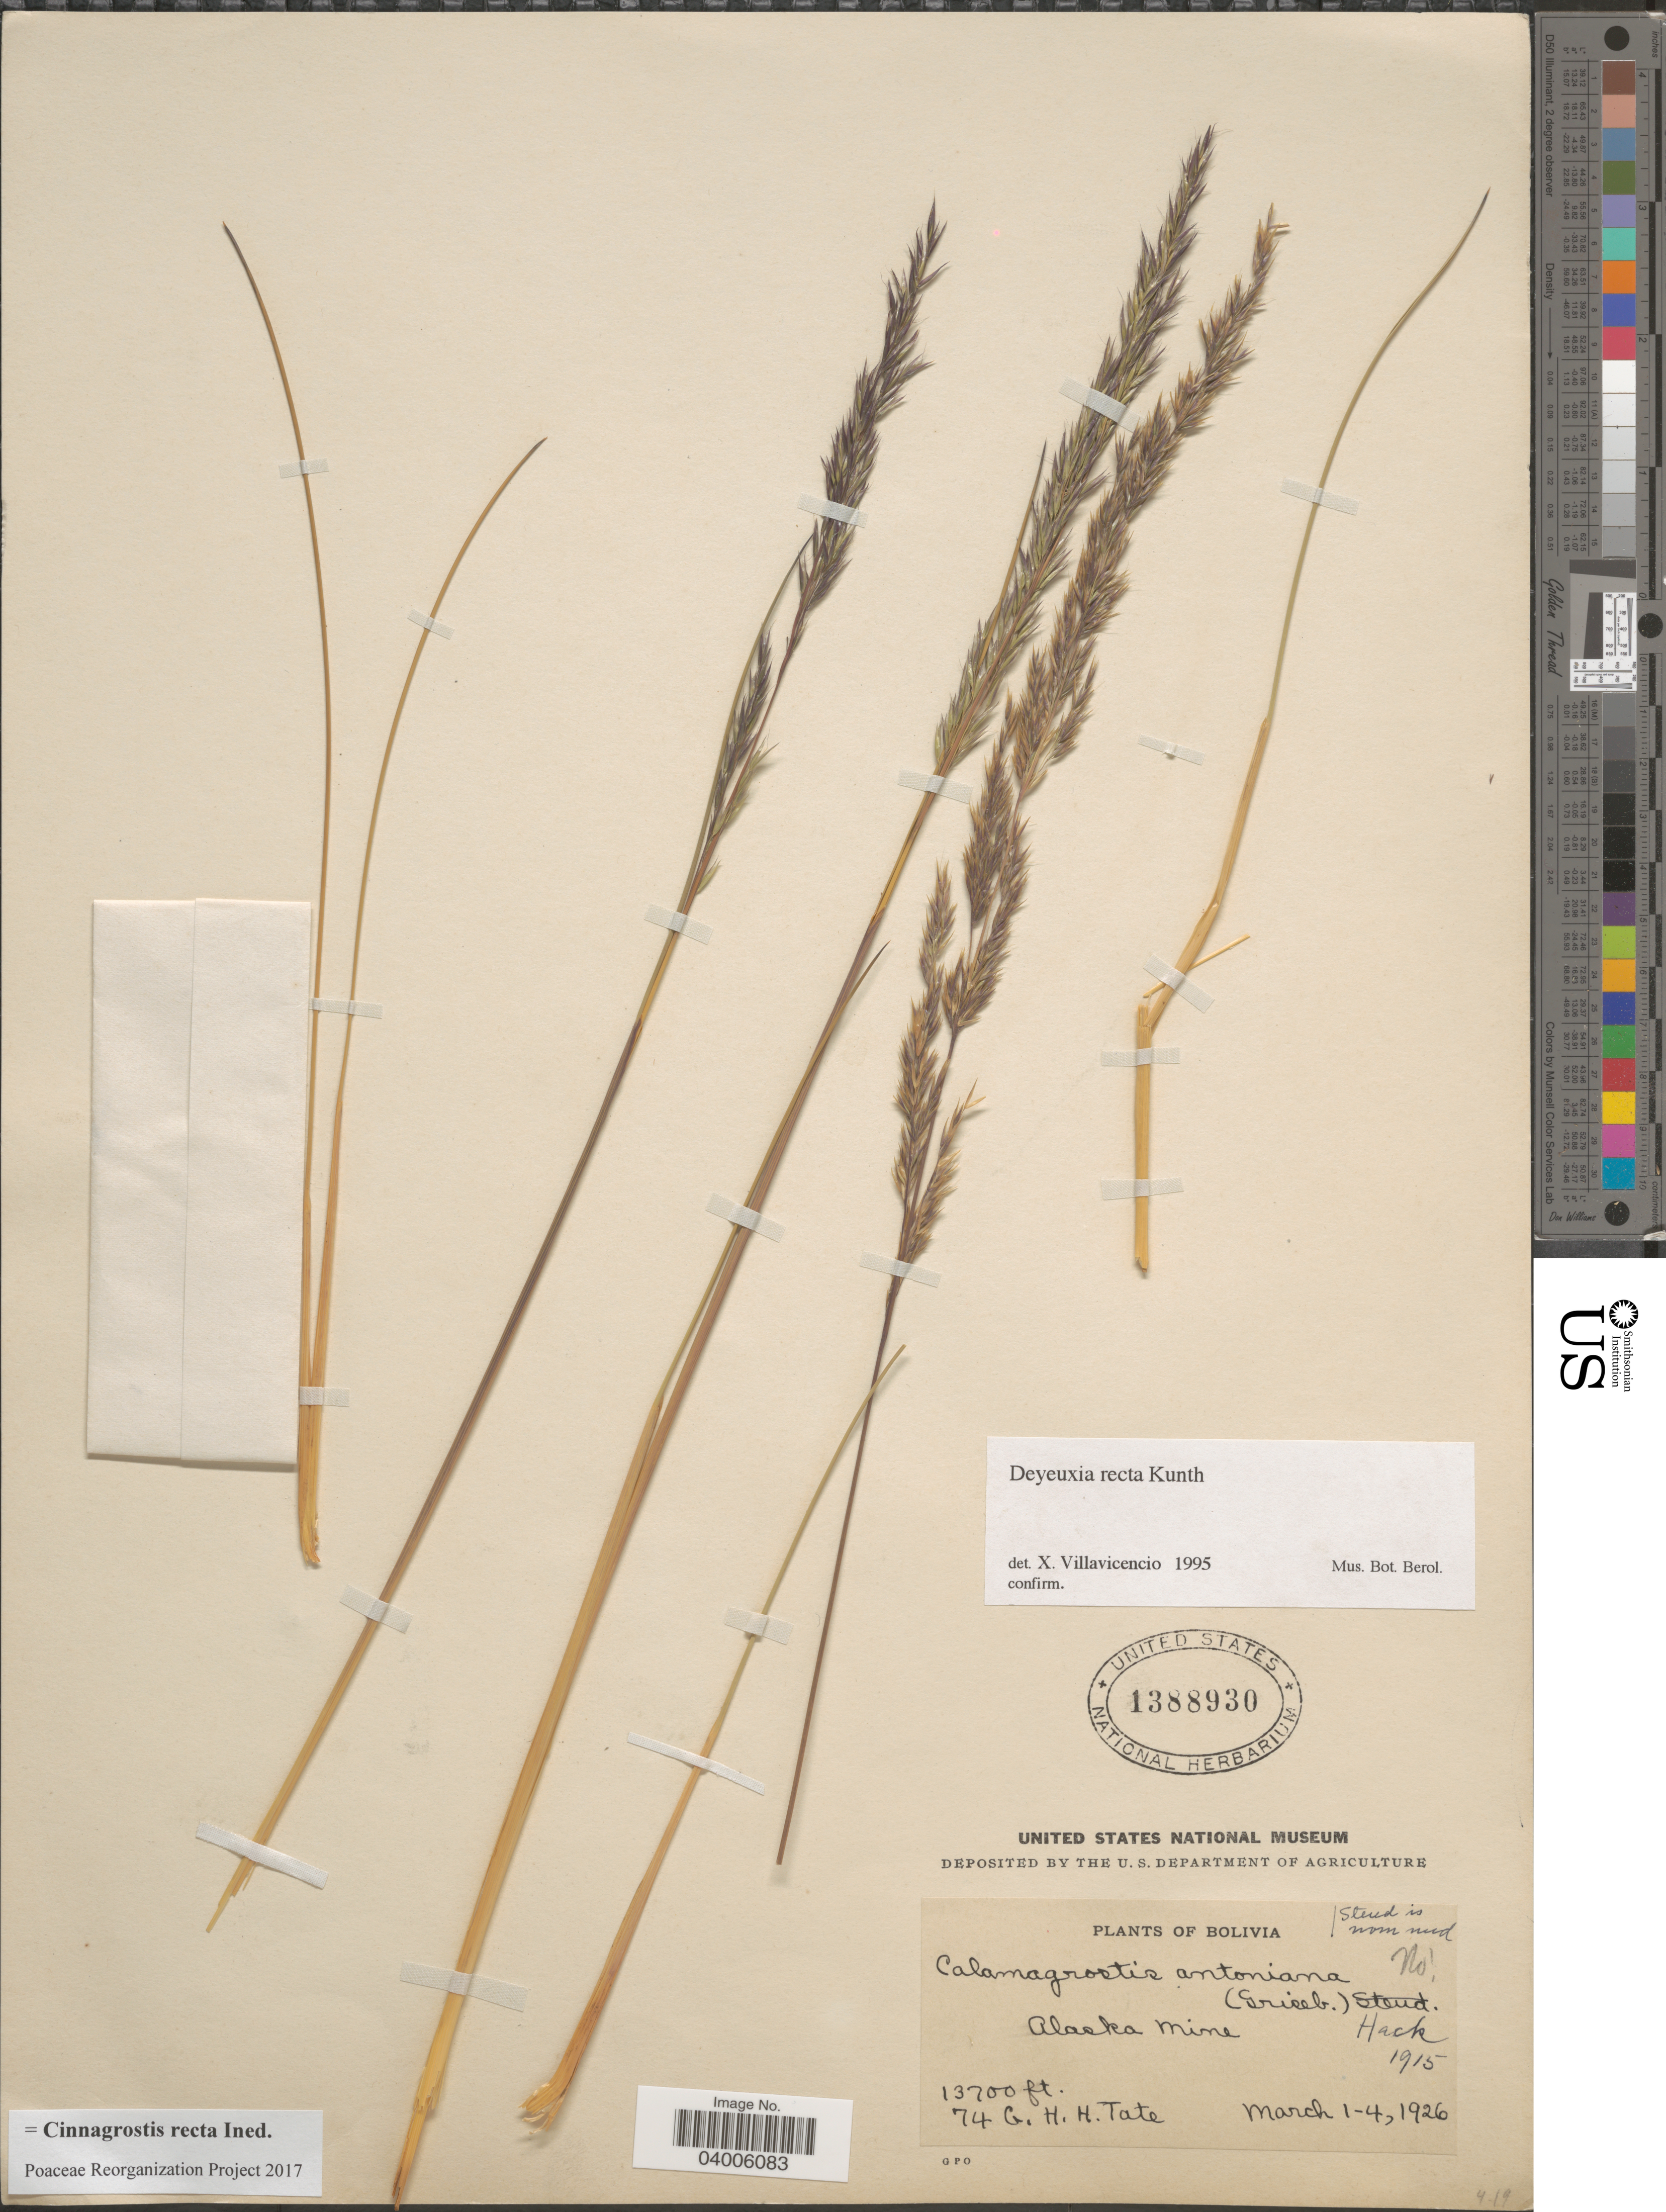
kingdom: Plantae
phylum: Tracheophyta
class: Liliopsida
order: Poales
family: Poaceae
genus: Cinnagrostis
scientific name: Cinnagrostis recta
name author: (Kunth) P.M. Peterson et al.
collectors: G. H. H.Tate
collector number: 74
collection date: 1926-03-01/1926-03-04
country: Bolivia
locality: Alaska Mine.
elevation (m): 4176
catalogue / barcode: US 1388930